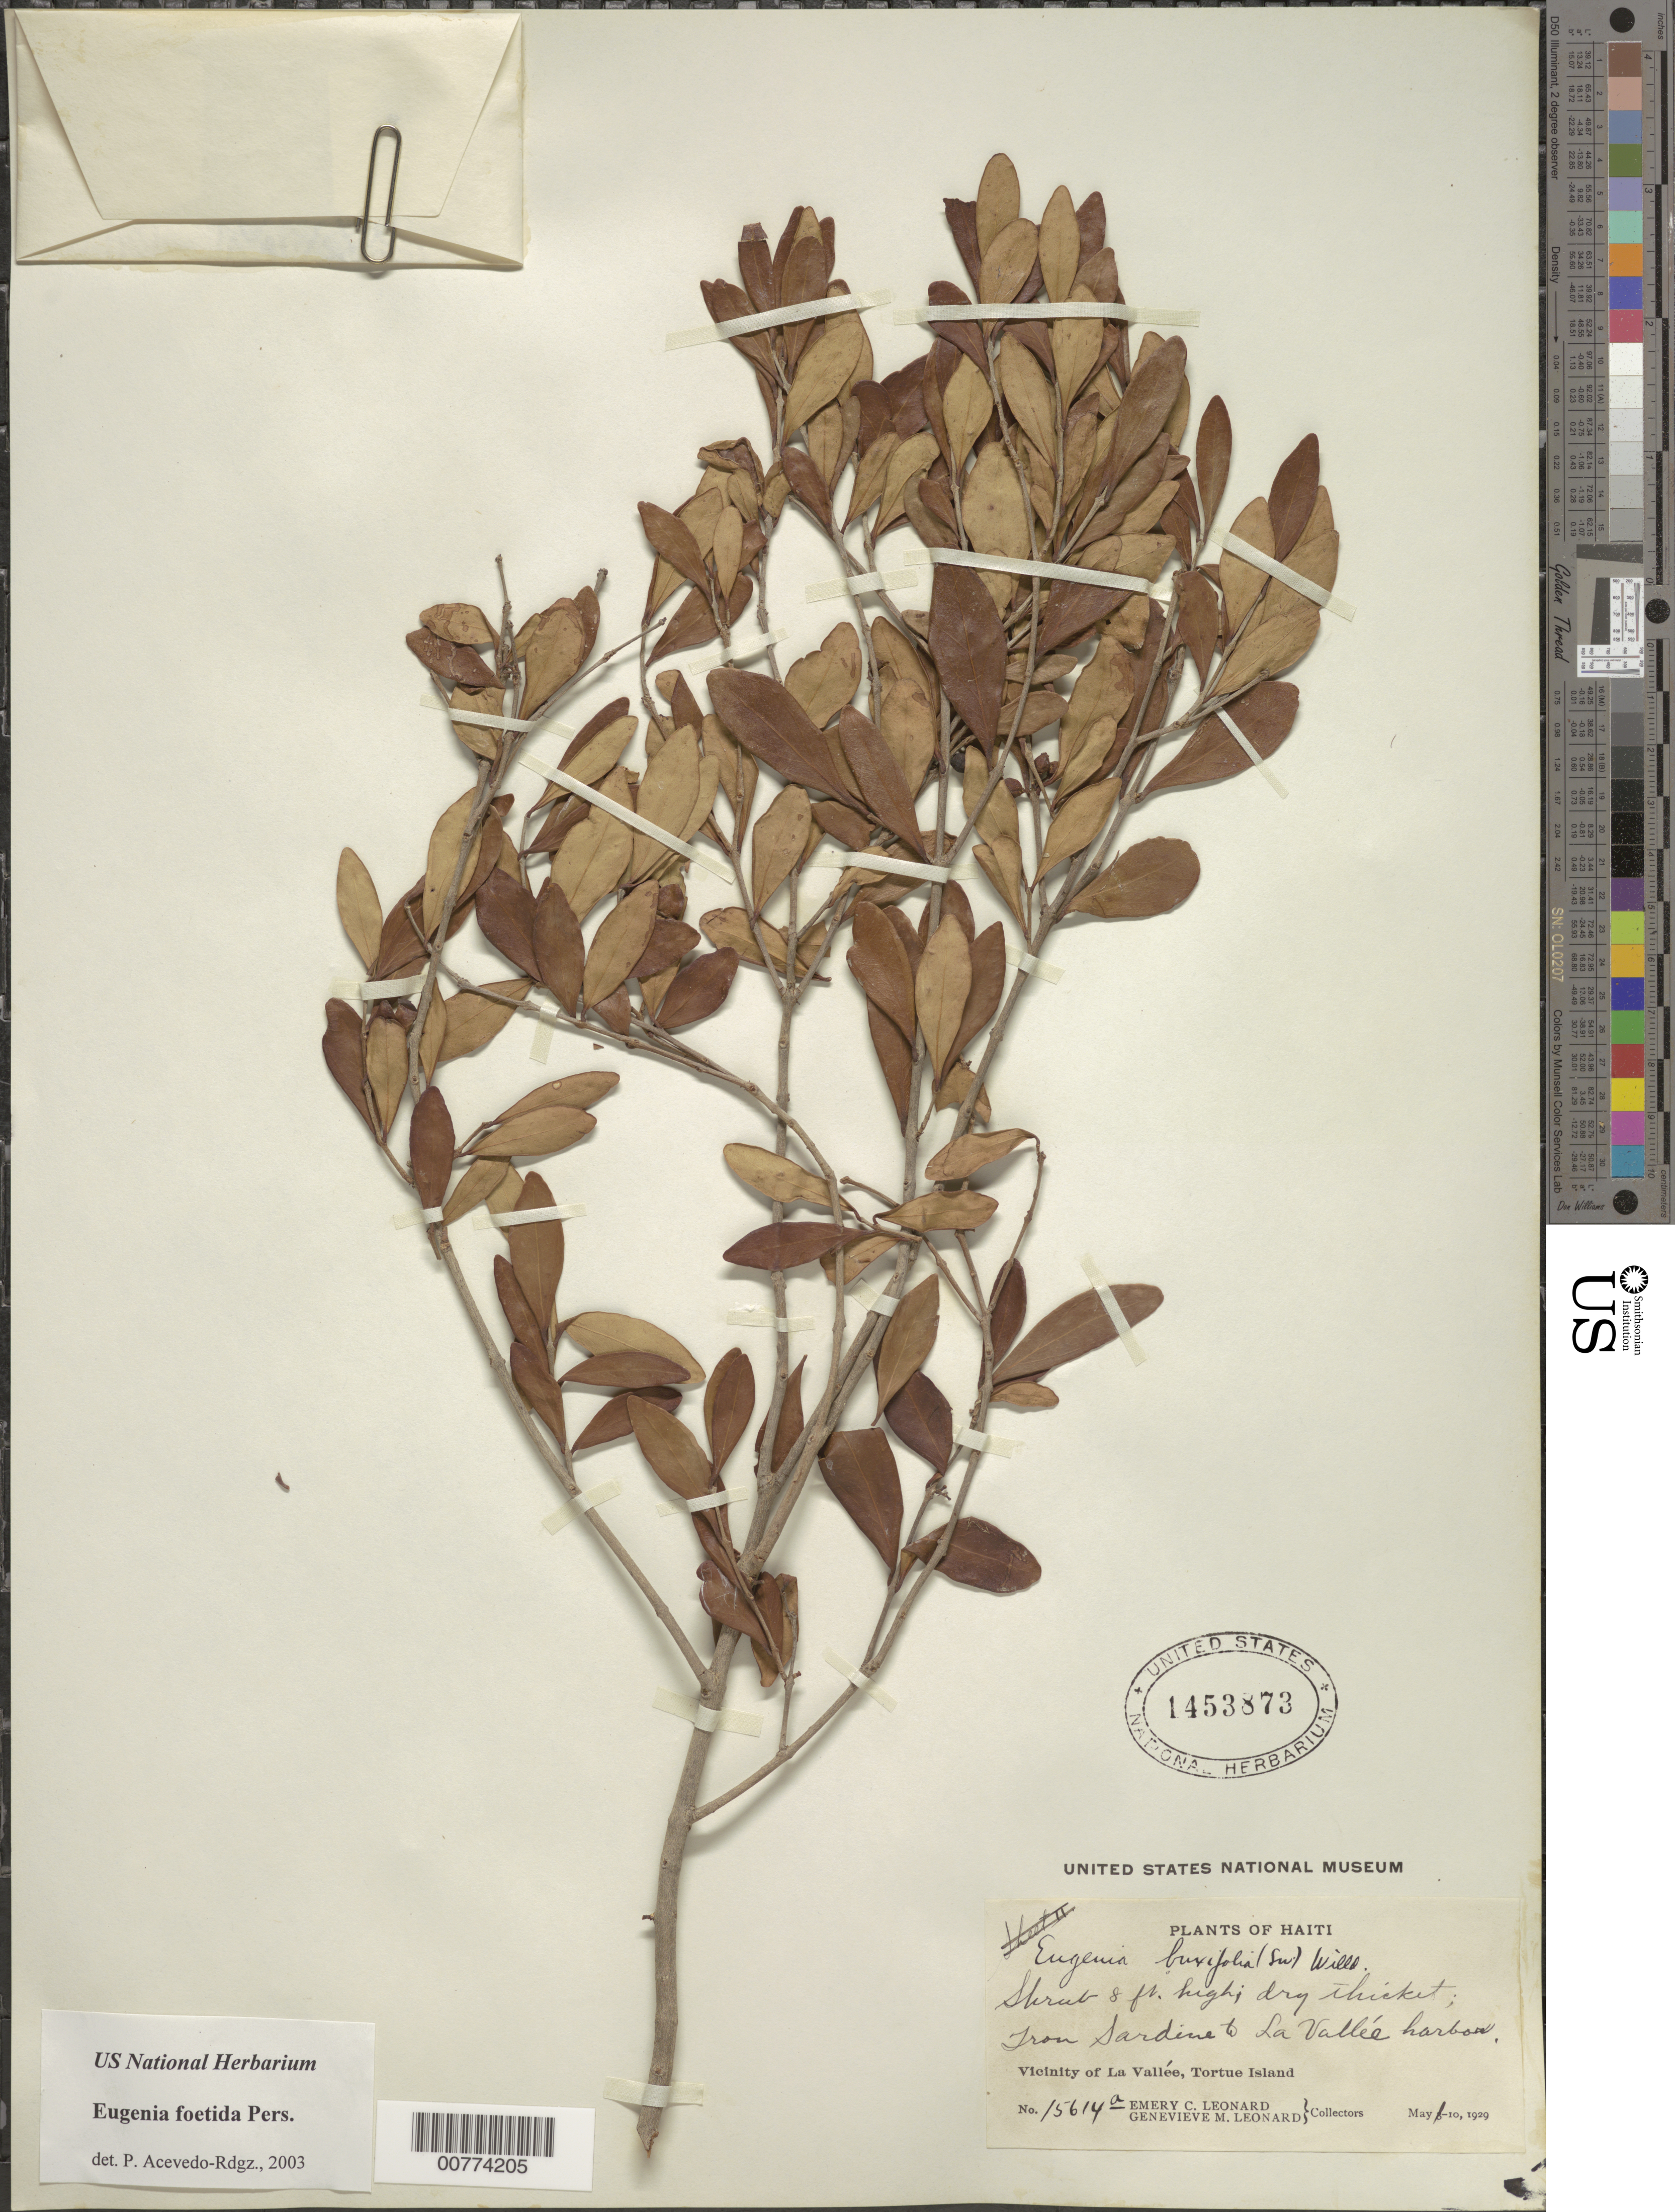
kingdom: Plantae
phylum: Tracheophyta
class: Magnoliopsida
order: Myrtales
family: Myrtaceae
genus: Eugenia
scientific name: Eugenia foetida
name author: Pers.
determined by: Acevedo-Rodríguez, P., (BOT), Smithsonian Institution - National Museum of Natural History (UNITED STATES)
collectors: E. C. Leonard & G. M. Leonard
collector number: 15614a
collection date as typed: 10 May 1929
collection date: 1929-05-10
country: Haiti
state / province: Nord-Óuest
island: Île de la Tortue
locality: Tortue Island, La Vallée, Trou Sardine to La Vallée harbor.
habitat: Dry thicket.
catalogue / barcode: US 1453873